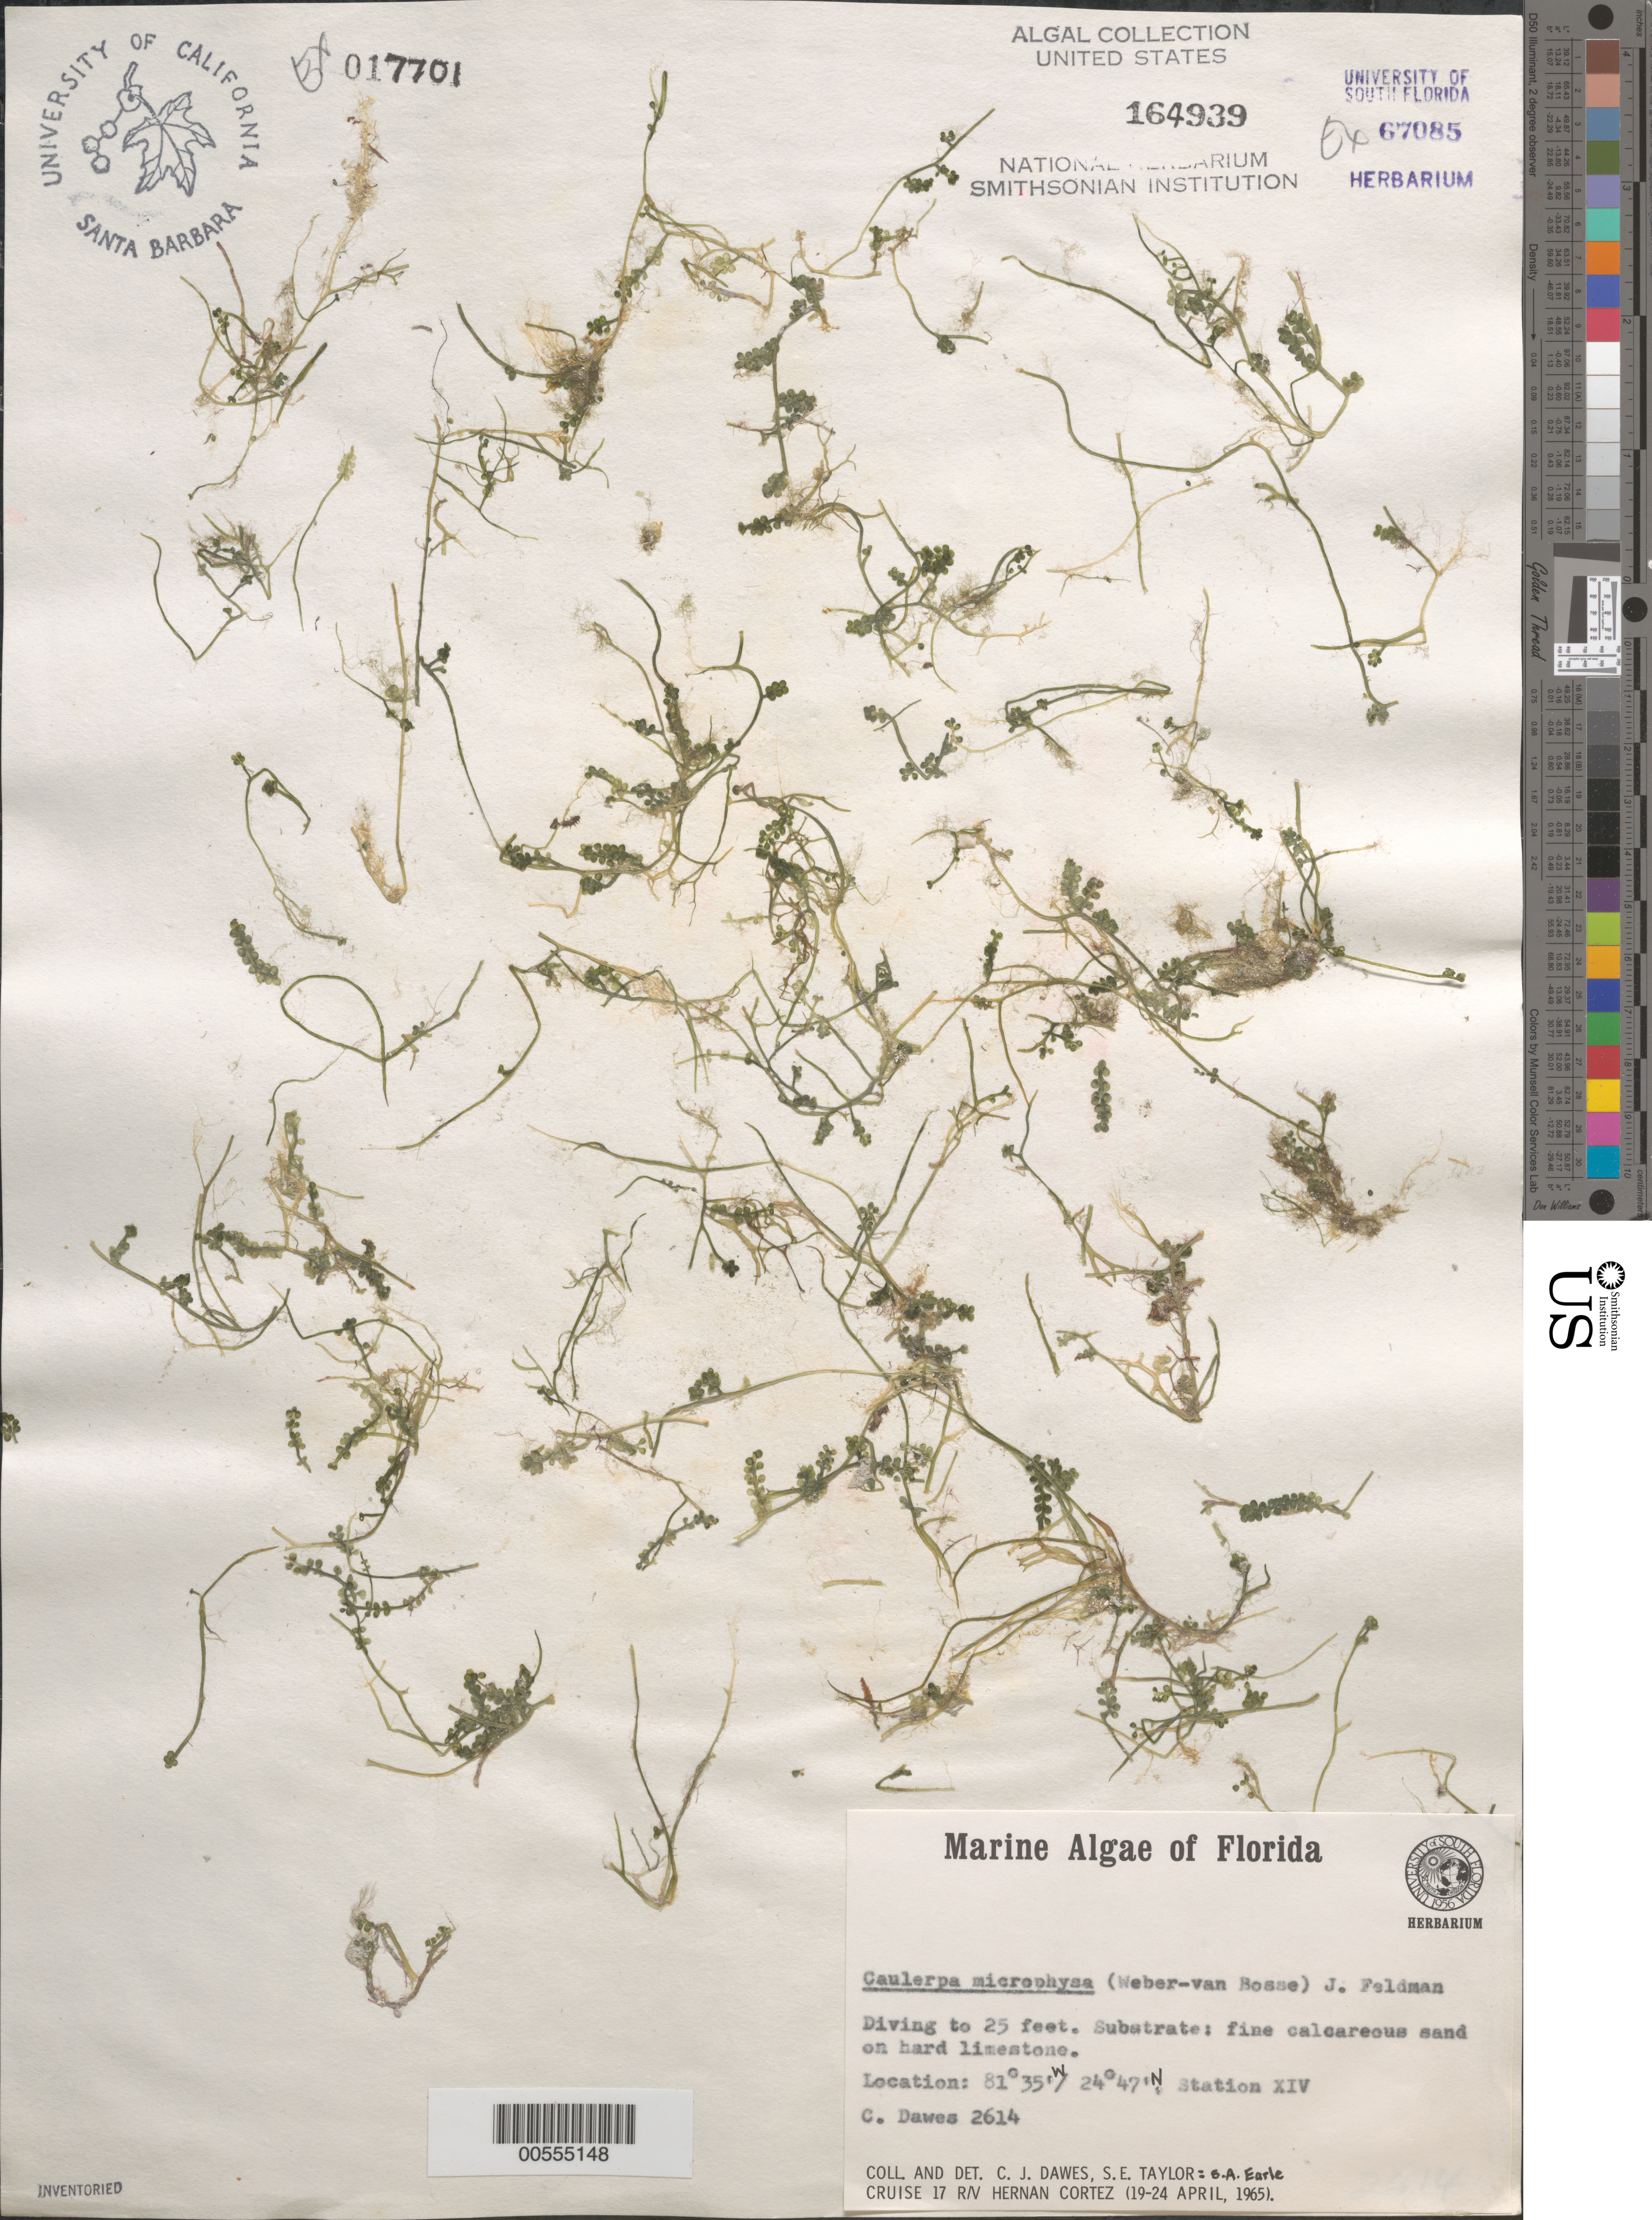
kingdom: Plantae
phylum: Chlorophyta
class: Ulvophyceae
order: Bryopsidales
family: Caulerpaceae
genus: Caulerpa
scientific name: Caulerpa microphysa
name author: (Weber Bosse) Feldmann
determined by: Dawes, C. J.; Earle, S. A.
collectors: C. Dawes & S. A. Earle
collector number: Cjd 2614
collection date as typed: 19 Apr 1965 to 24 Apr 1965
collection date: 1965-04-19/1965-04-24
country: United States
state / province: Florida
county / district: Monroe County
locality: North of Florida Keys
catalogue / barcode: US 164939